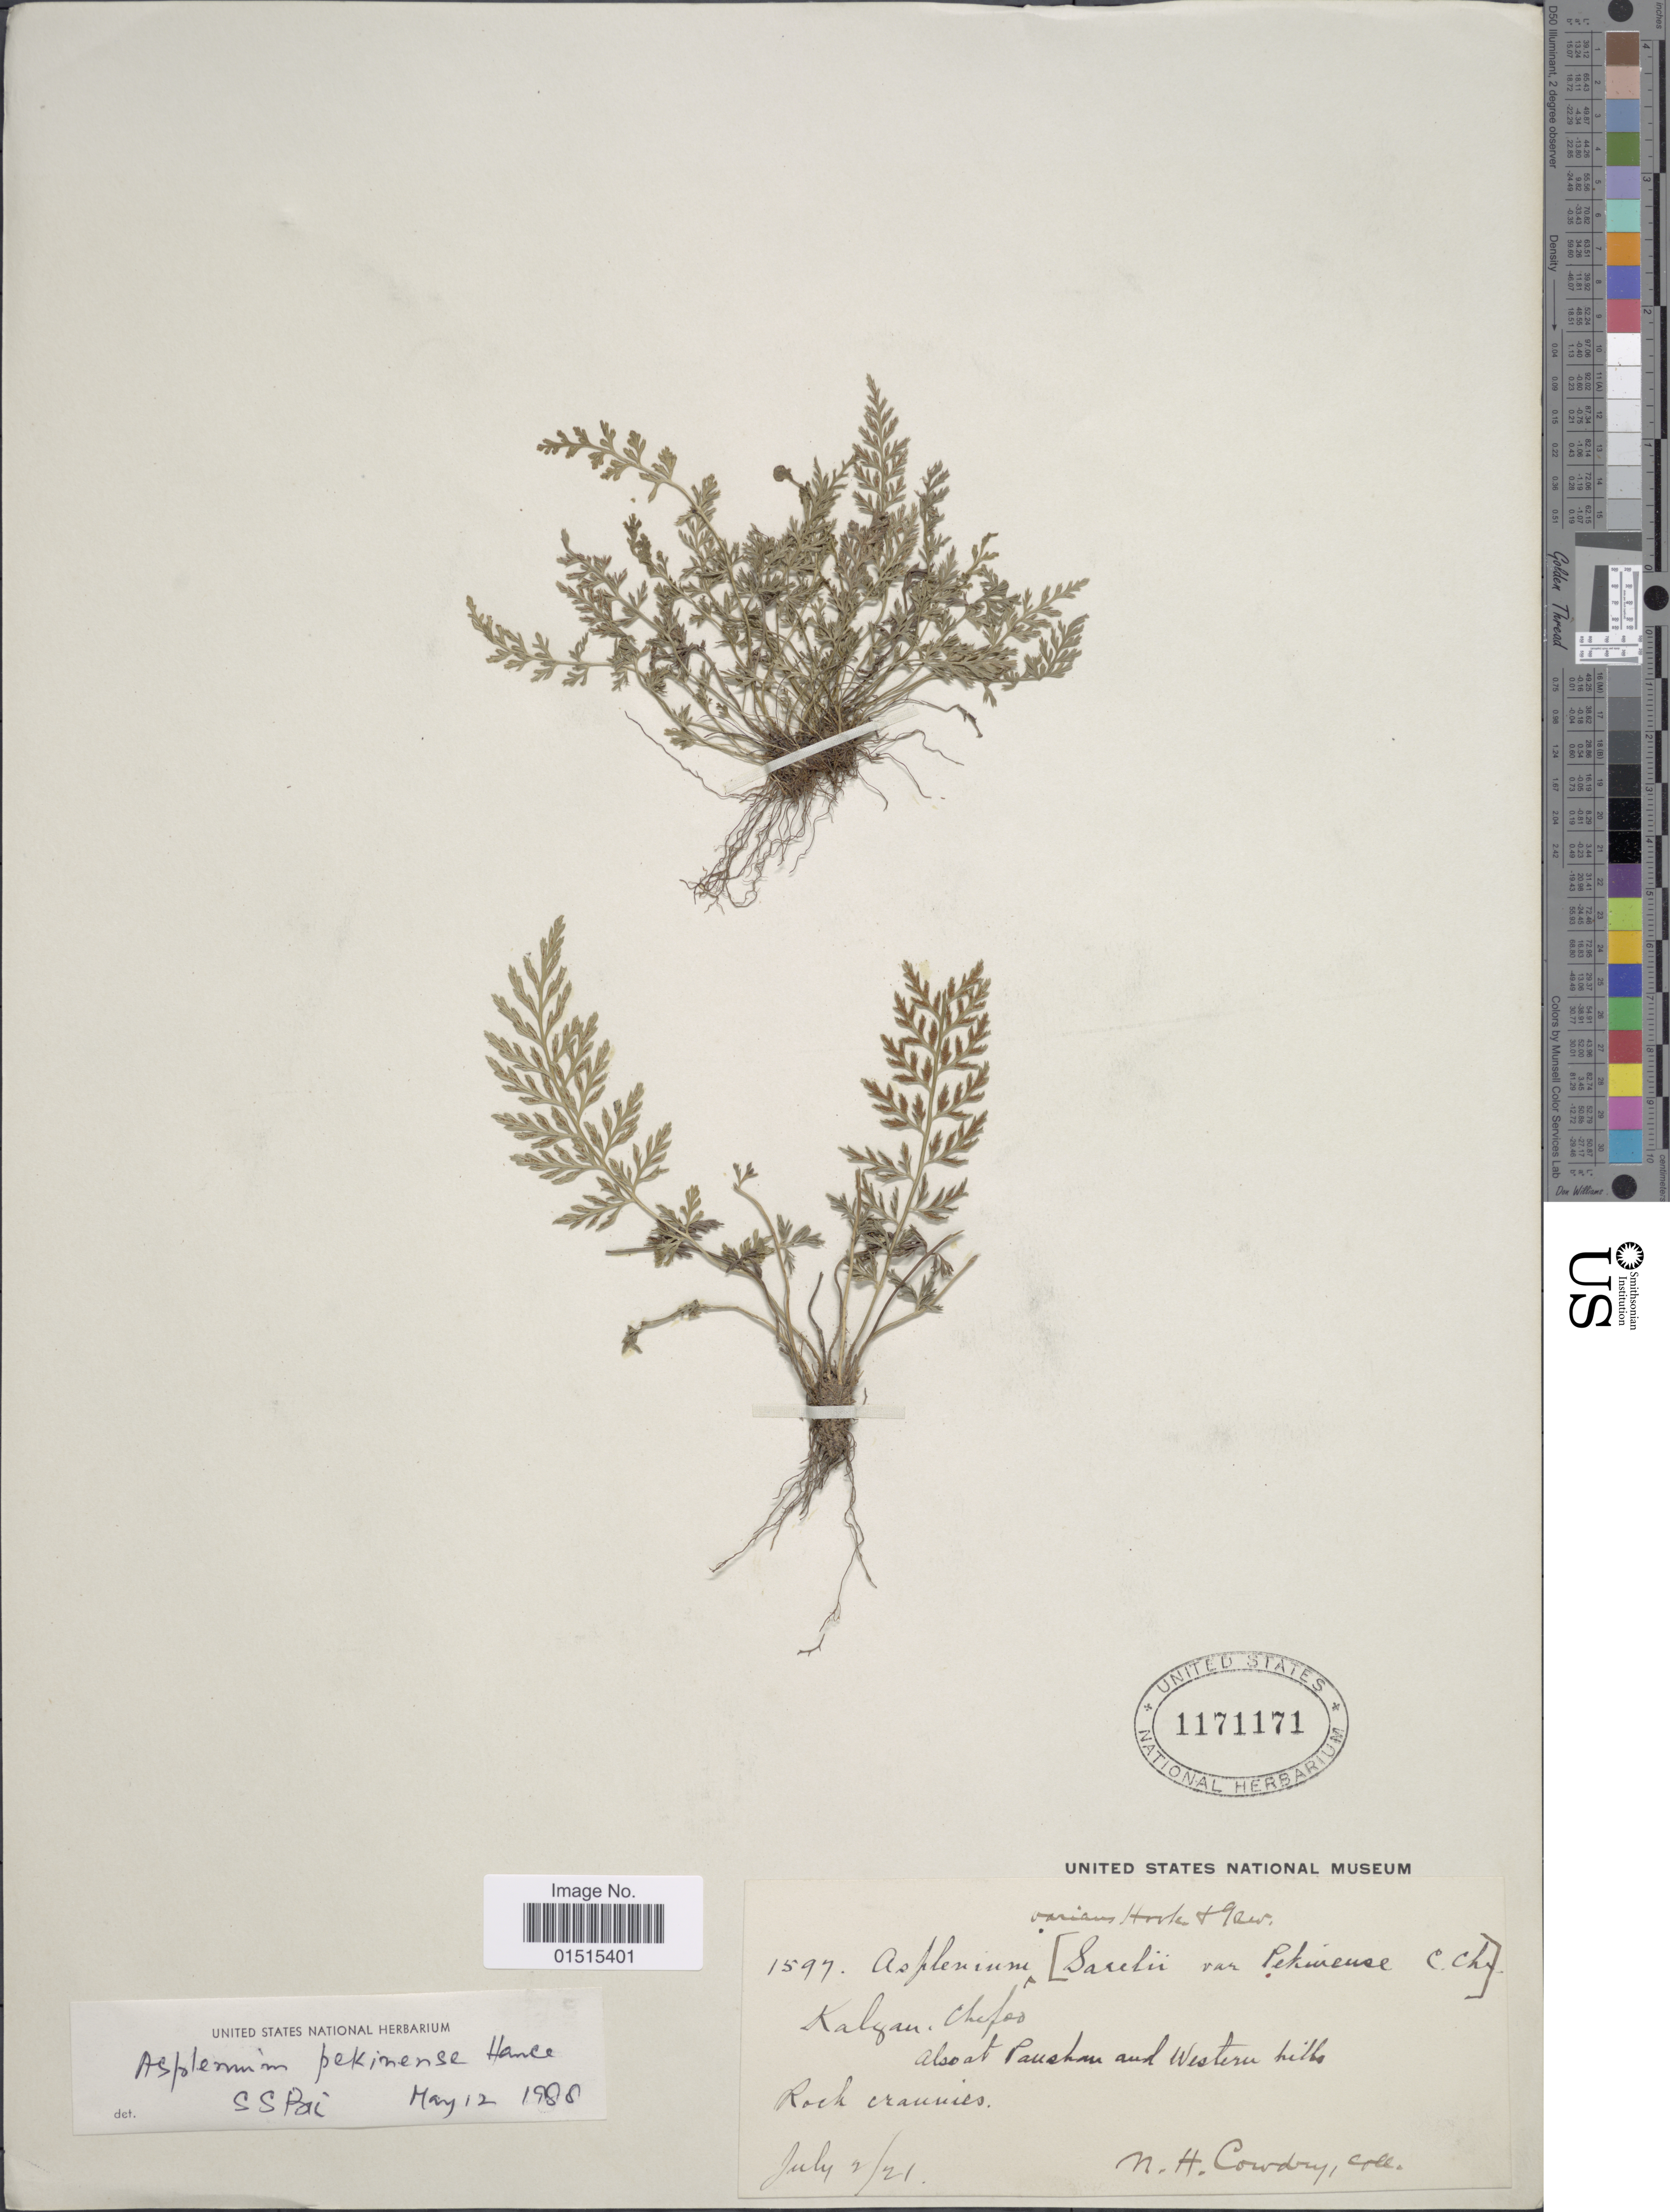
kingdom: Plantae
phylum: Tracheophyta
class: Polypodiopsida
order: Polypodiales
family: Aspleniaceae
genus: Asplenium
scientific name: Asplenium pekinense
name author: Hance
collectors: N. H. Cowdry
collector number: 1597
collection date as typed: Transcribed d/m/y: 2/7/21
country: China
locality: Kalgan, Chefoo, also at Paushan and Western Hills, Rock crannies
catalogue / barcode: US 1171171